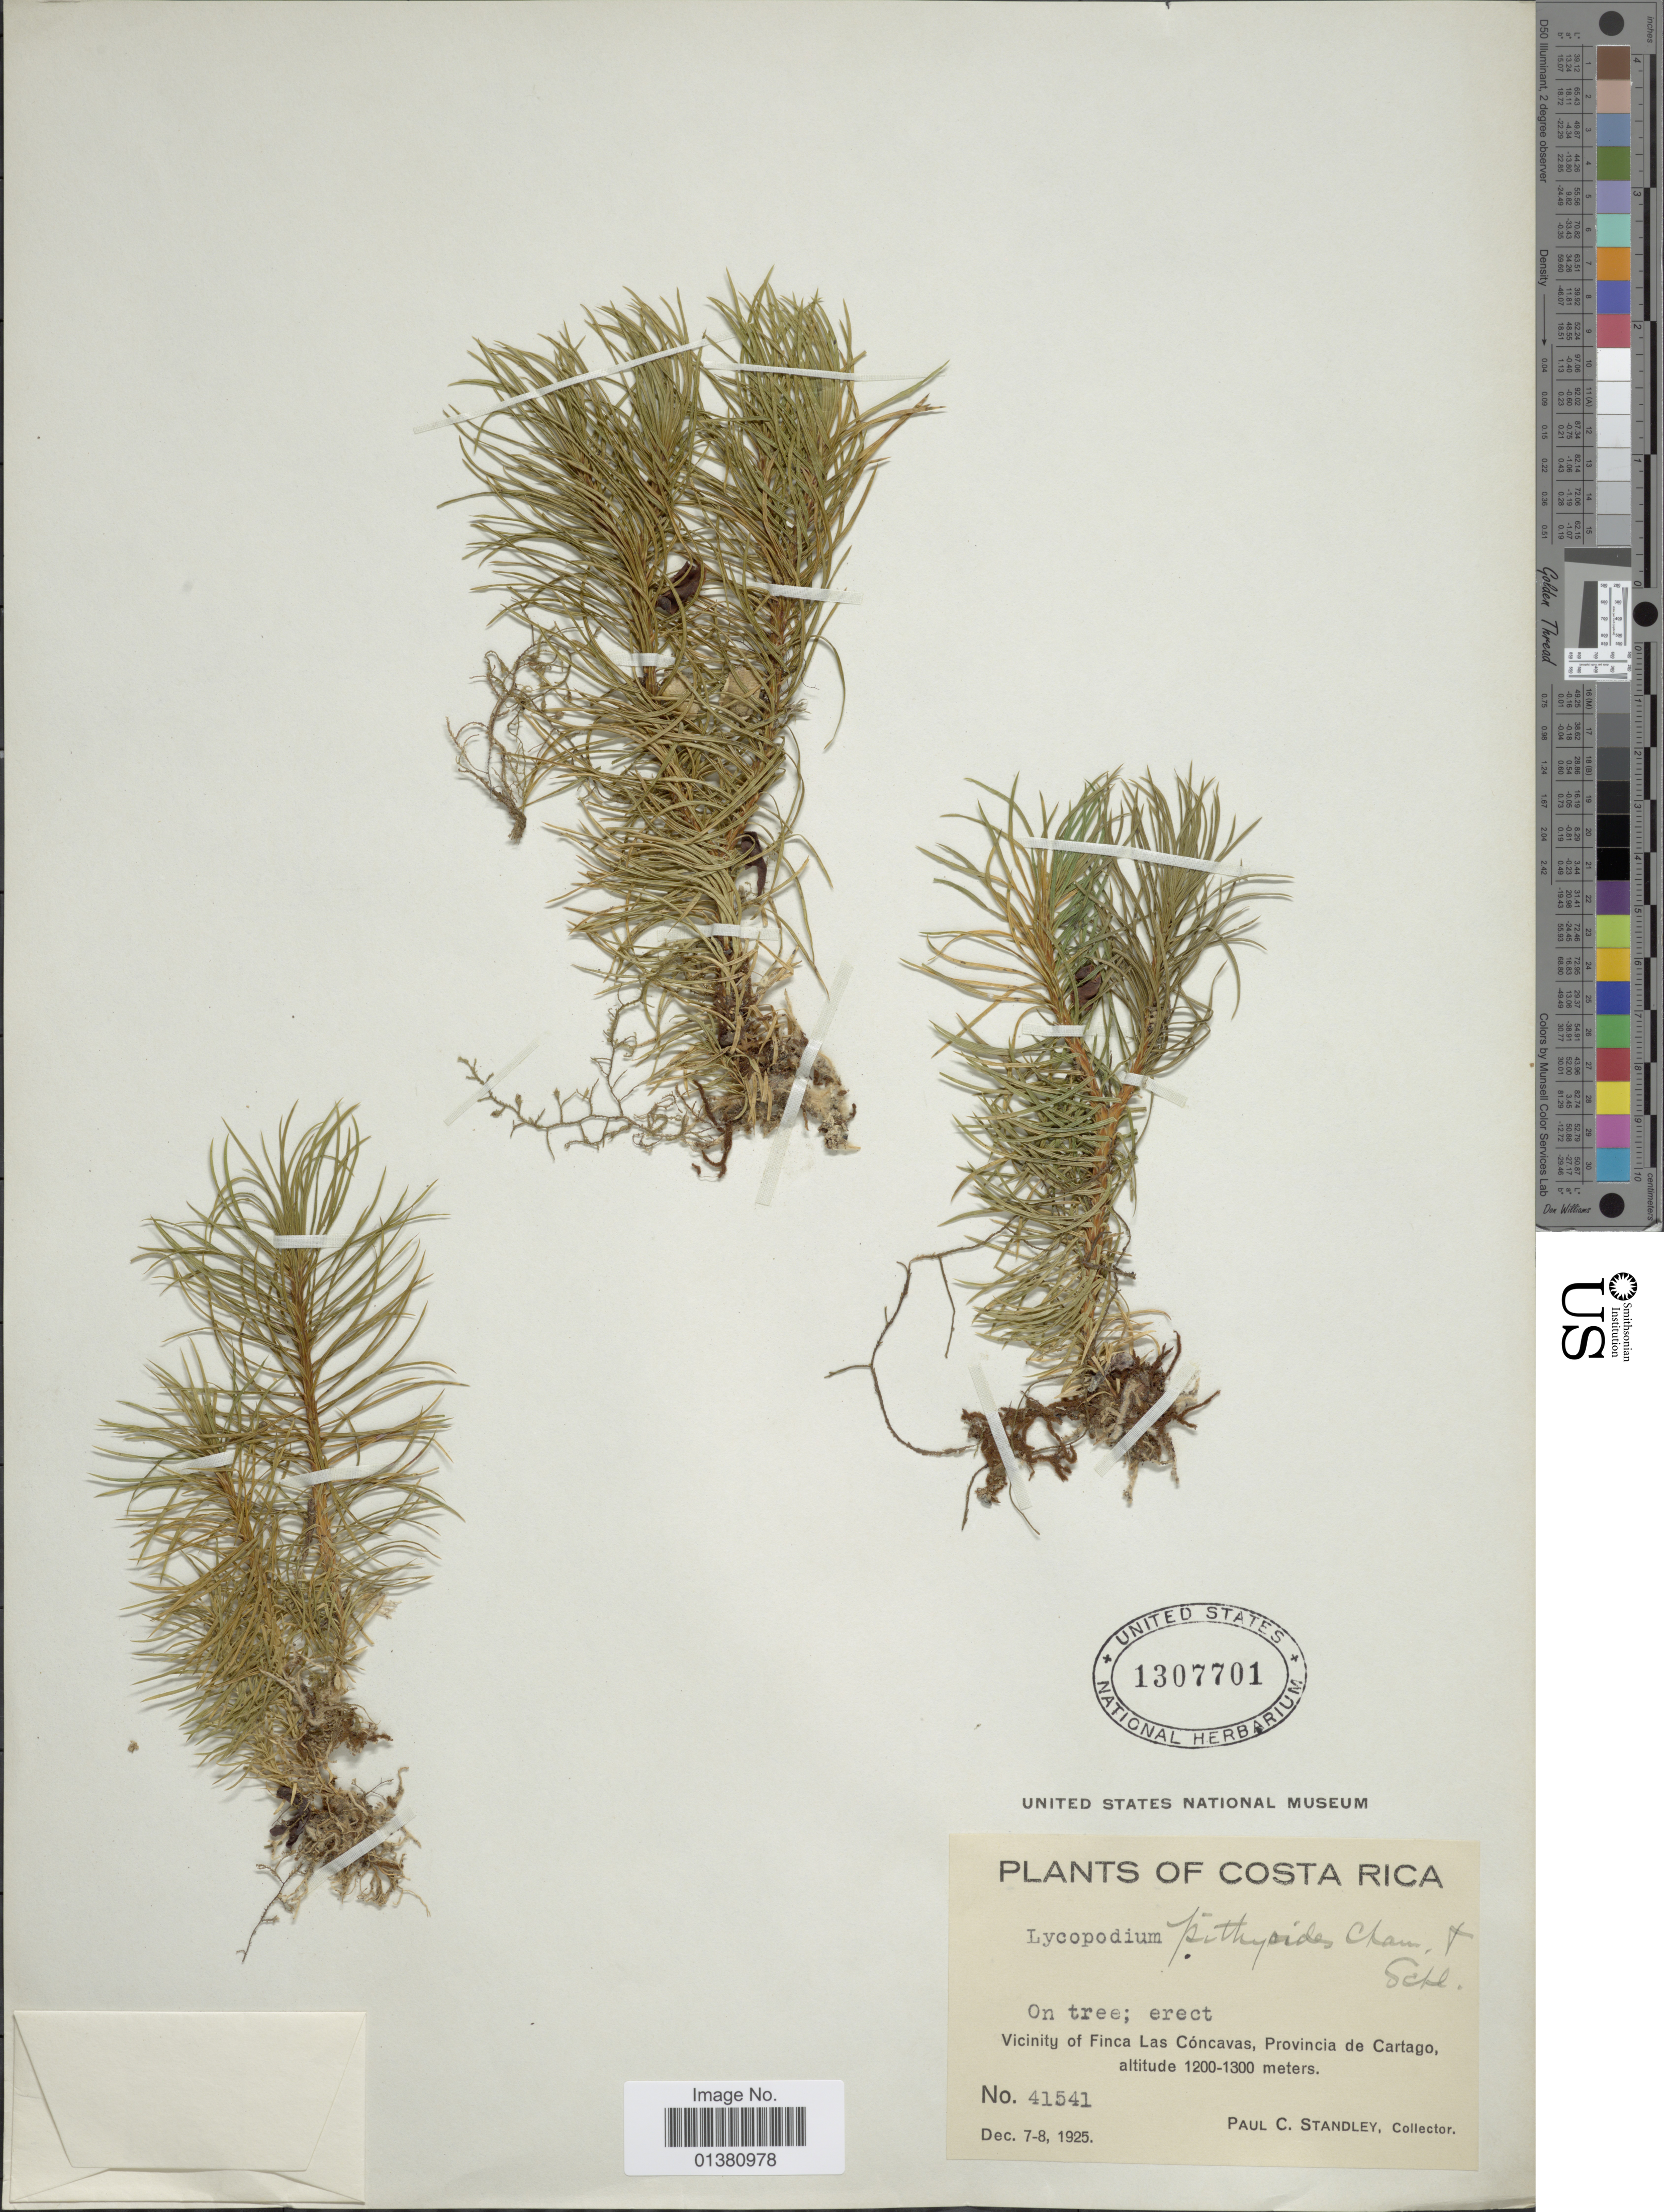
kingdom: Plantae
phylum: Tracheophyta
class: Lycopodiopsida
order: Lycopodiales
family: Lycopodiaceae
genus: Phlegmariurus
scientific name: Phlegmariurus pithyoides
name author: (Schltdl. & Cham.) B. Øllg.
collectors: P. C. Standley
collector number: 41541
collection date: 1925-12-07/1925-12-08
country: Costa Rica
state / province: Cartago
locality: Vicinity of Finca Las Cónvacavas, Province de Cartago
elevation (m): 1200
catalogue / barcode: US 1307701